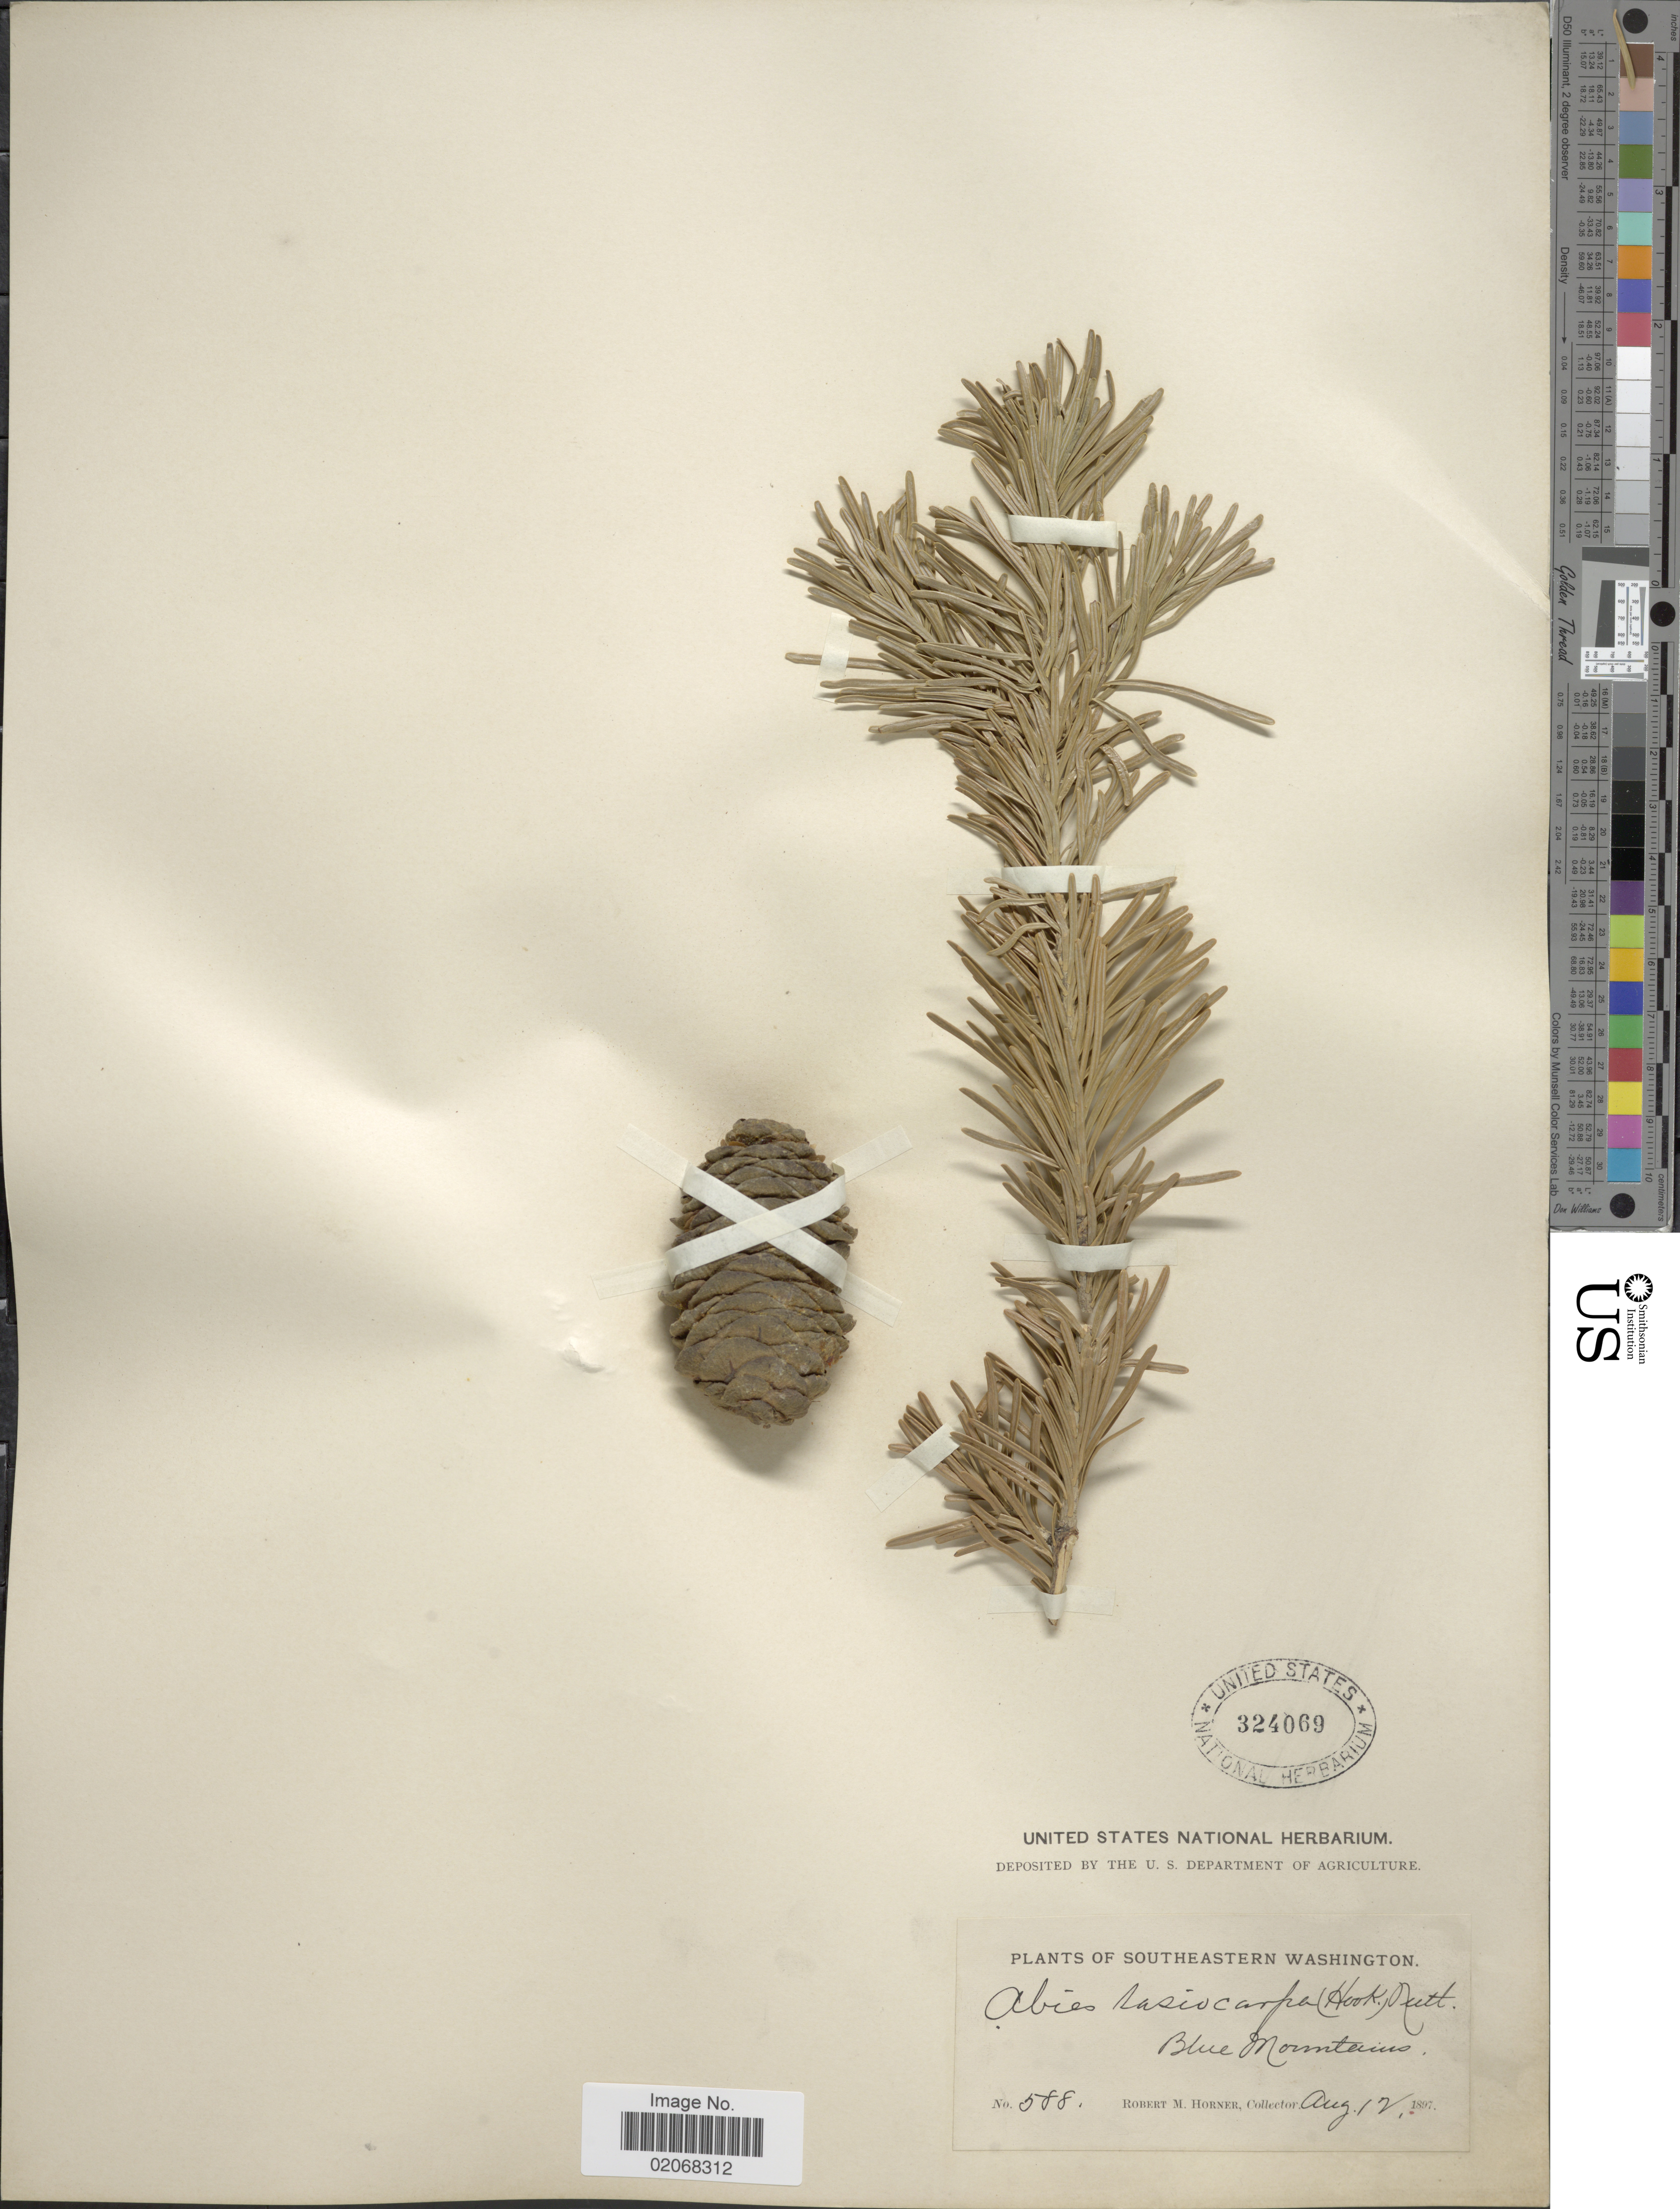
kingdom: Plantae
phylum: Tracheophyta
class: Pinopsida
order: Pinales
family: Pinaceae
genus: Abies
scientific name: Abies lasiocarpa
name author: (Hook.) Nutt.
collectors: R. Horner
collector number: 588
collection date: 1897-08-12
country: United States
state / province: Washington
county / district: Clallam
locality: Southeastern Washington, Blue Mountains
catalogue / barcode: US 324069